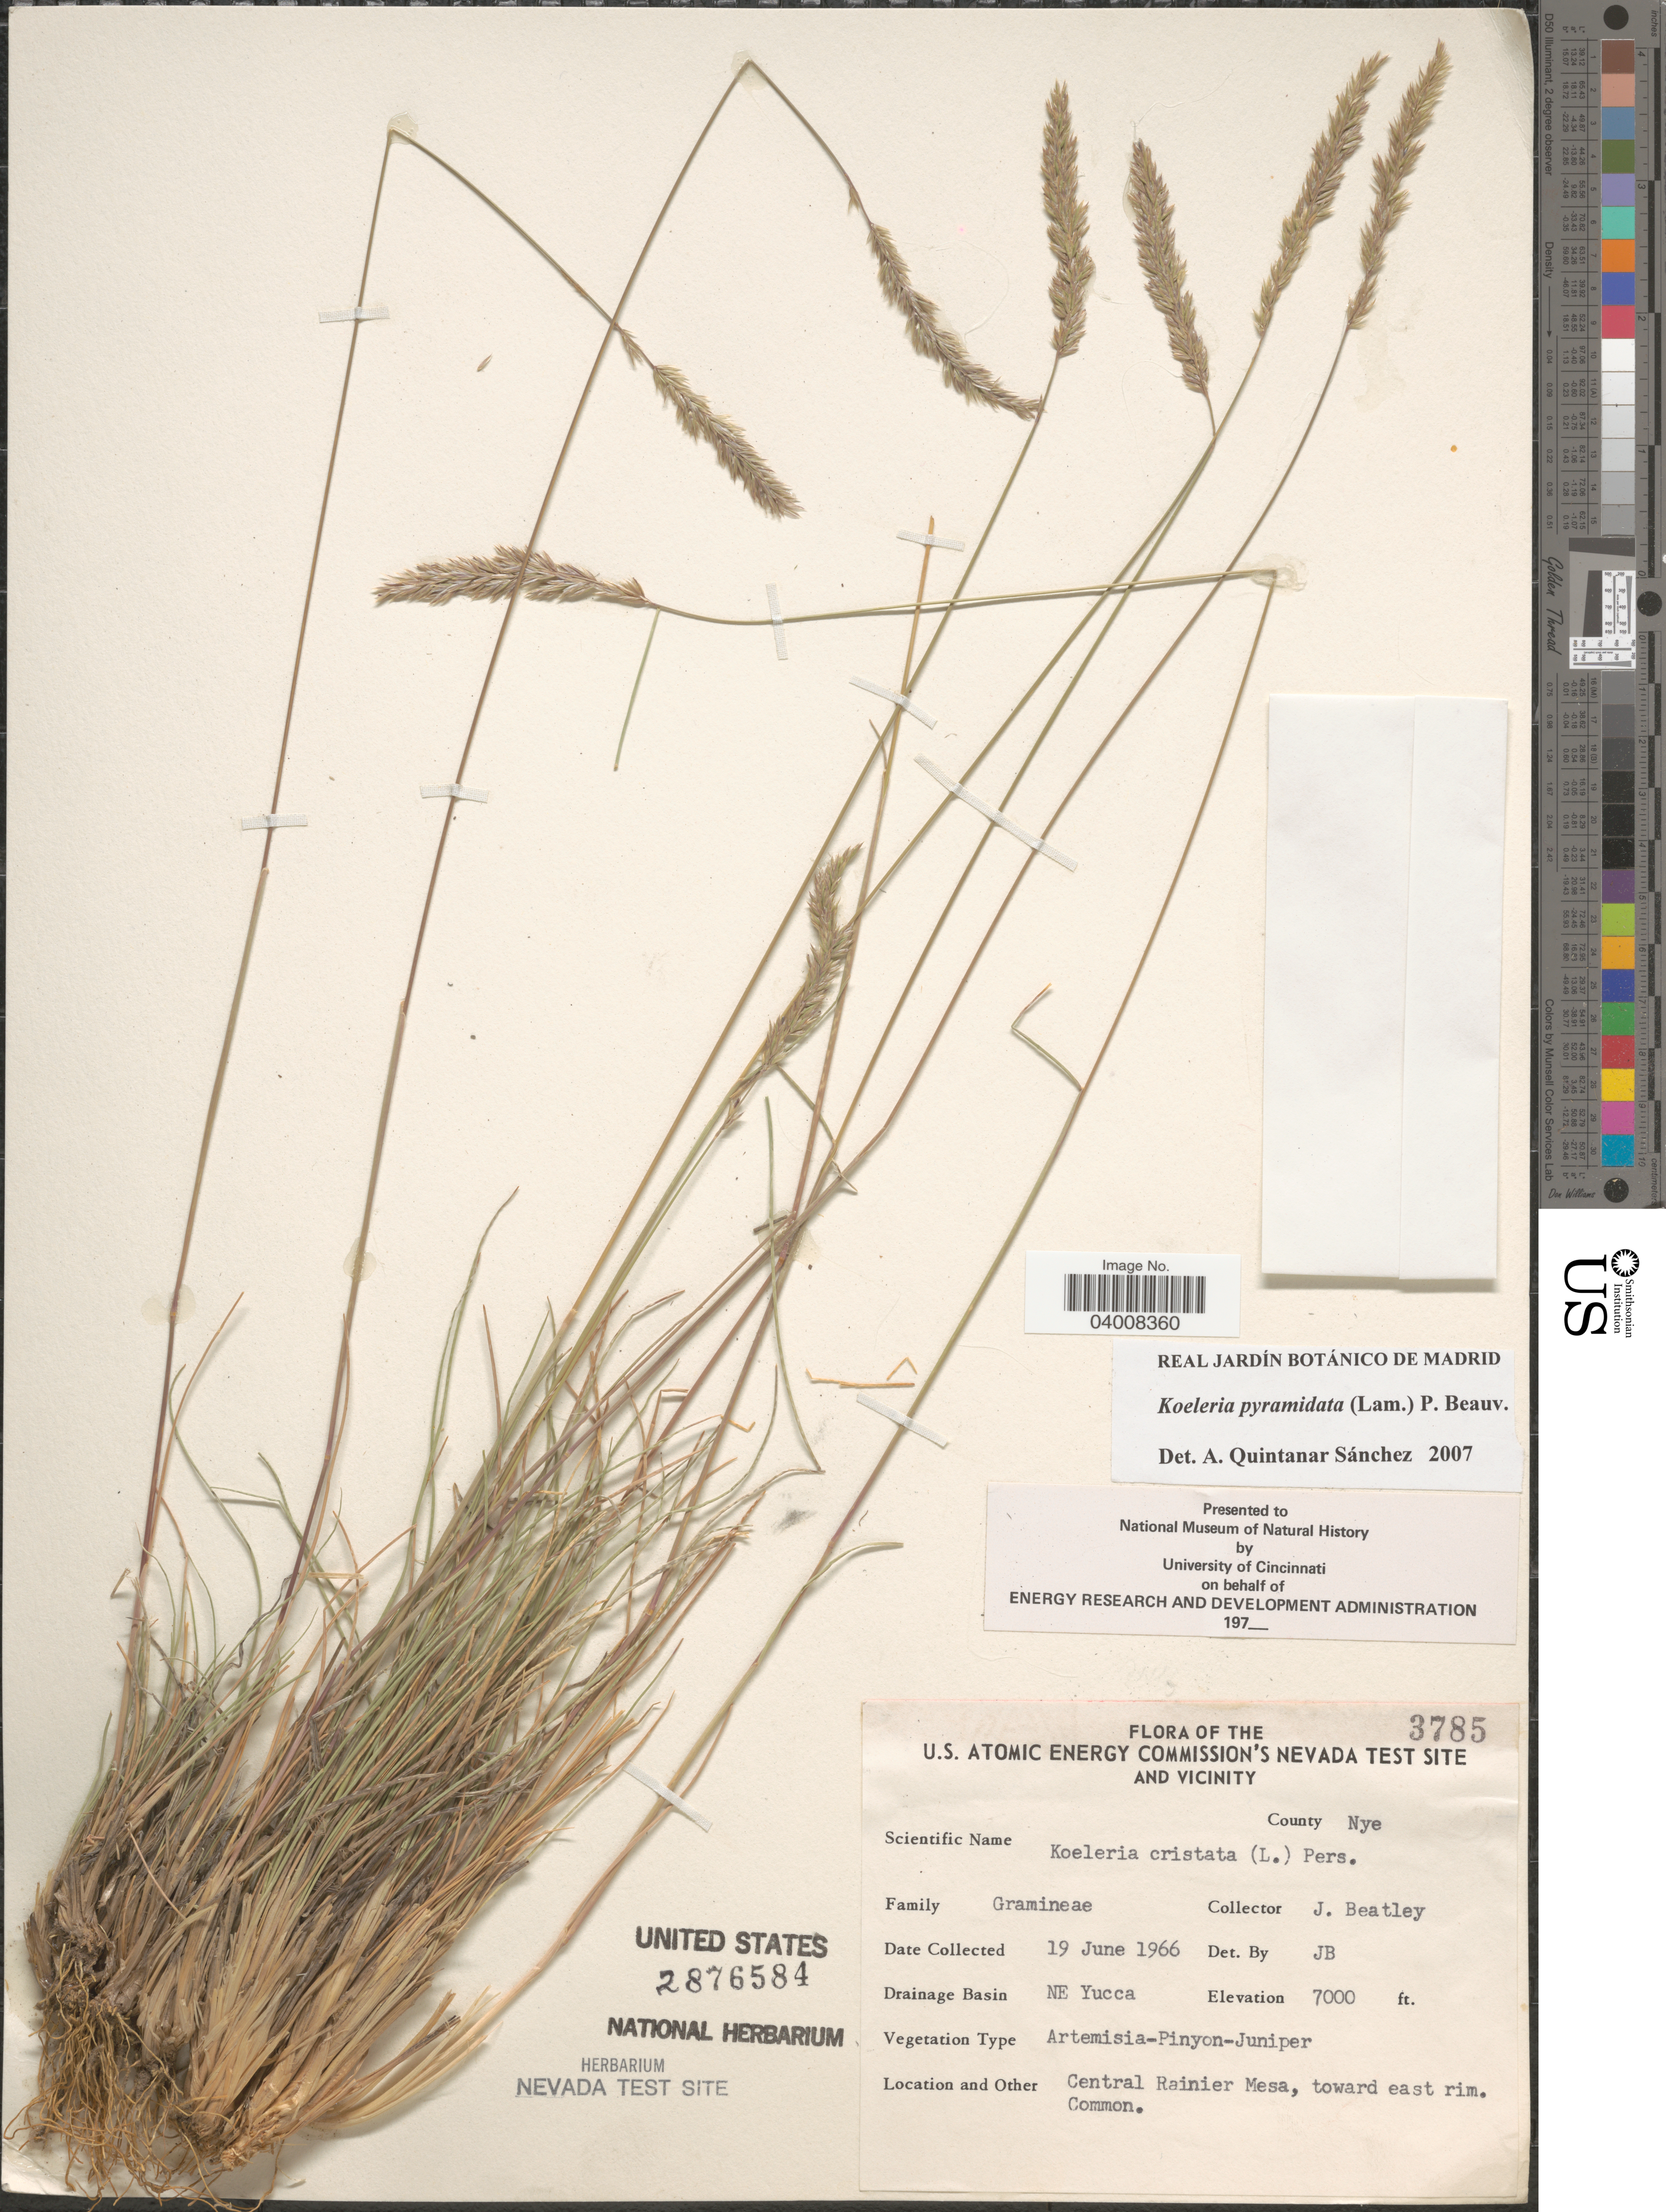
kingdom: Plantae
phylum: Tracheophyta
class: Liliopsida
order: Poales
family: Poaceae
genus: Koeleria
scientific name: Koeleria pyramidata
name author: (Lam.) P. Beauv.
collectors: J. C. Beatley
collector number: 3785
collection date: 1966-06-19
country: United States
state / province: Nevada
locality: U.S. Atomic Energy Commission's Nevada Test Site And Vicinity. County Nye. Drainage Basin NE Yucca. Central Rainier Mesa, toward east rim.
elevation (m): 2134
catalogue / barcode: US 2876584